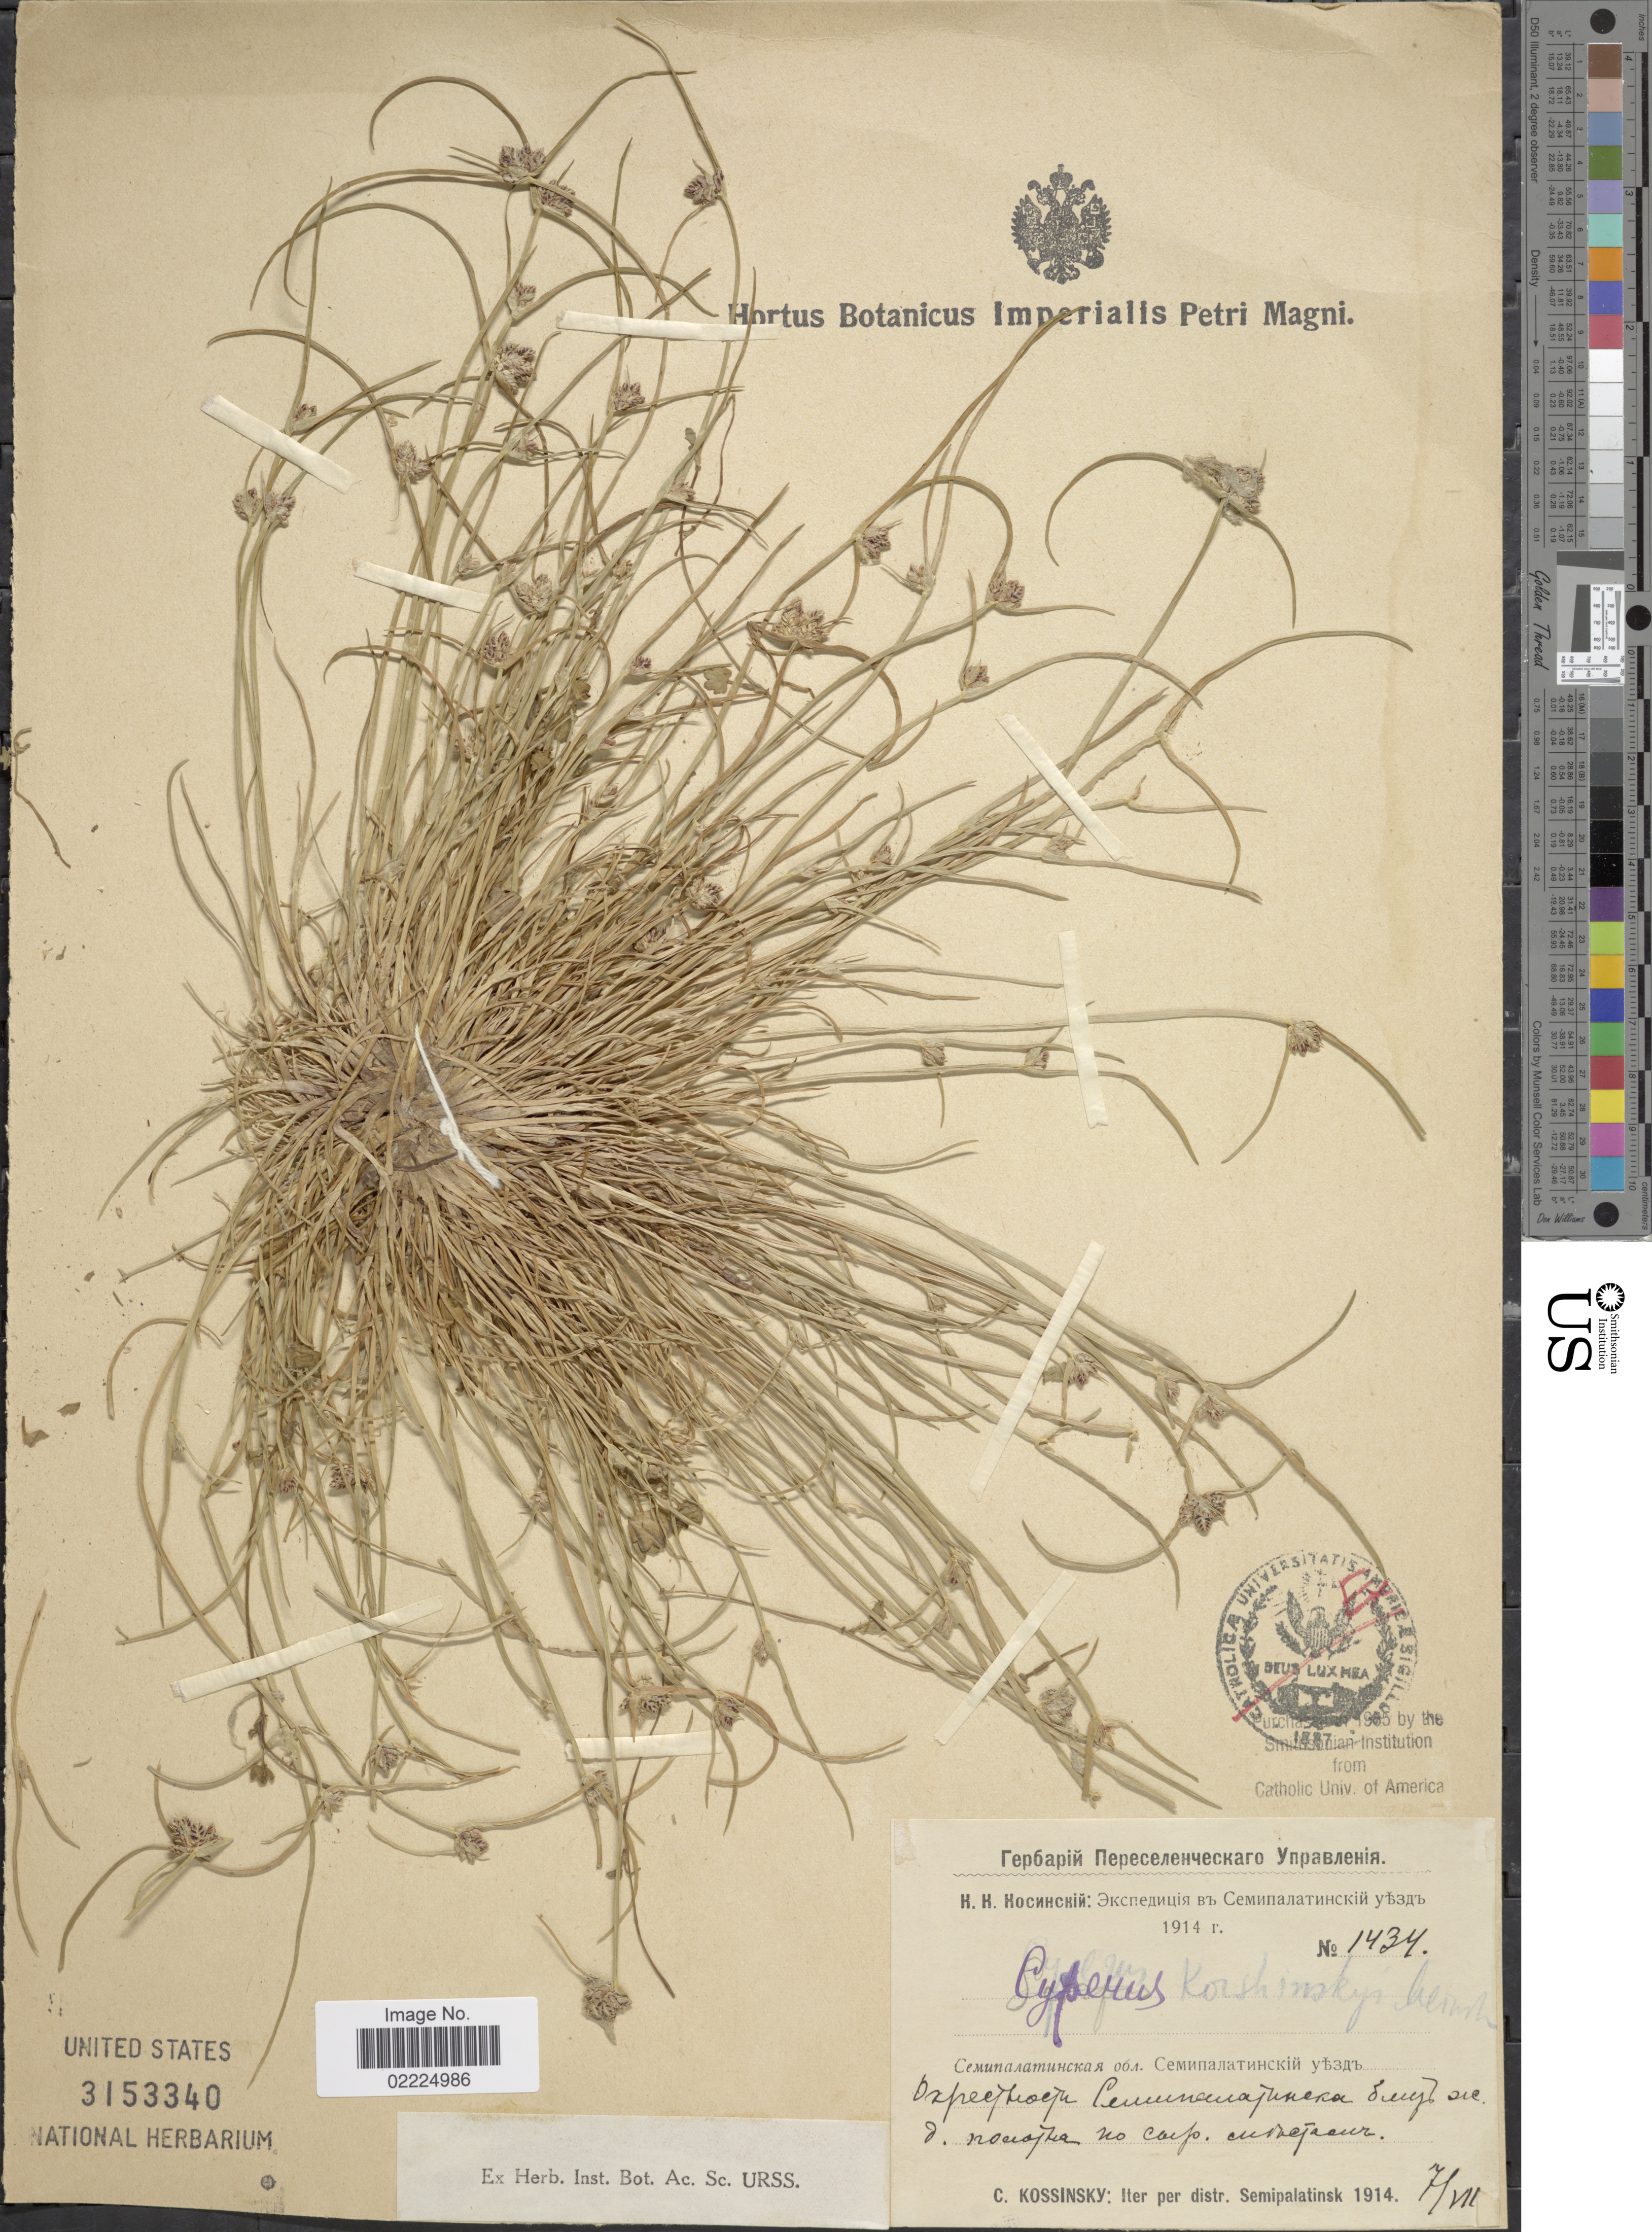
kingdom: Plantae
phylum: Tracheophyta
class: Liliopsida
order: Poales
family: Cyperaceae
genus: Cyperus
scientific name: Cyperus korshinskyi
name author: Meinsh.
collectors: C. Kossinsky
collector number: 1434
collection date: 1914-07-07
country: Kazakhstan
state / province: East Kazakhstan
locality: Iter. per distr. Semipalatinsk. Vicinity of Semipalatinsk (Semey now)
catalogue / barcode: US 3153340